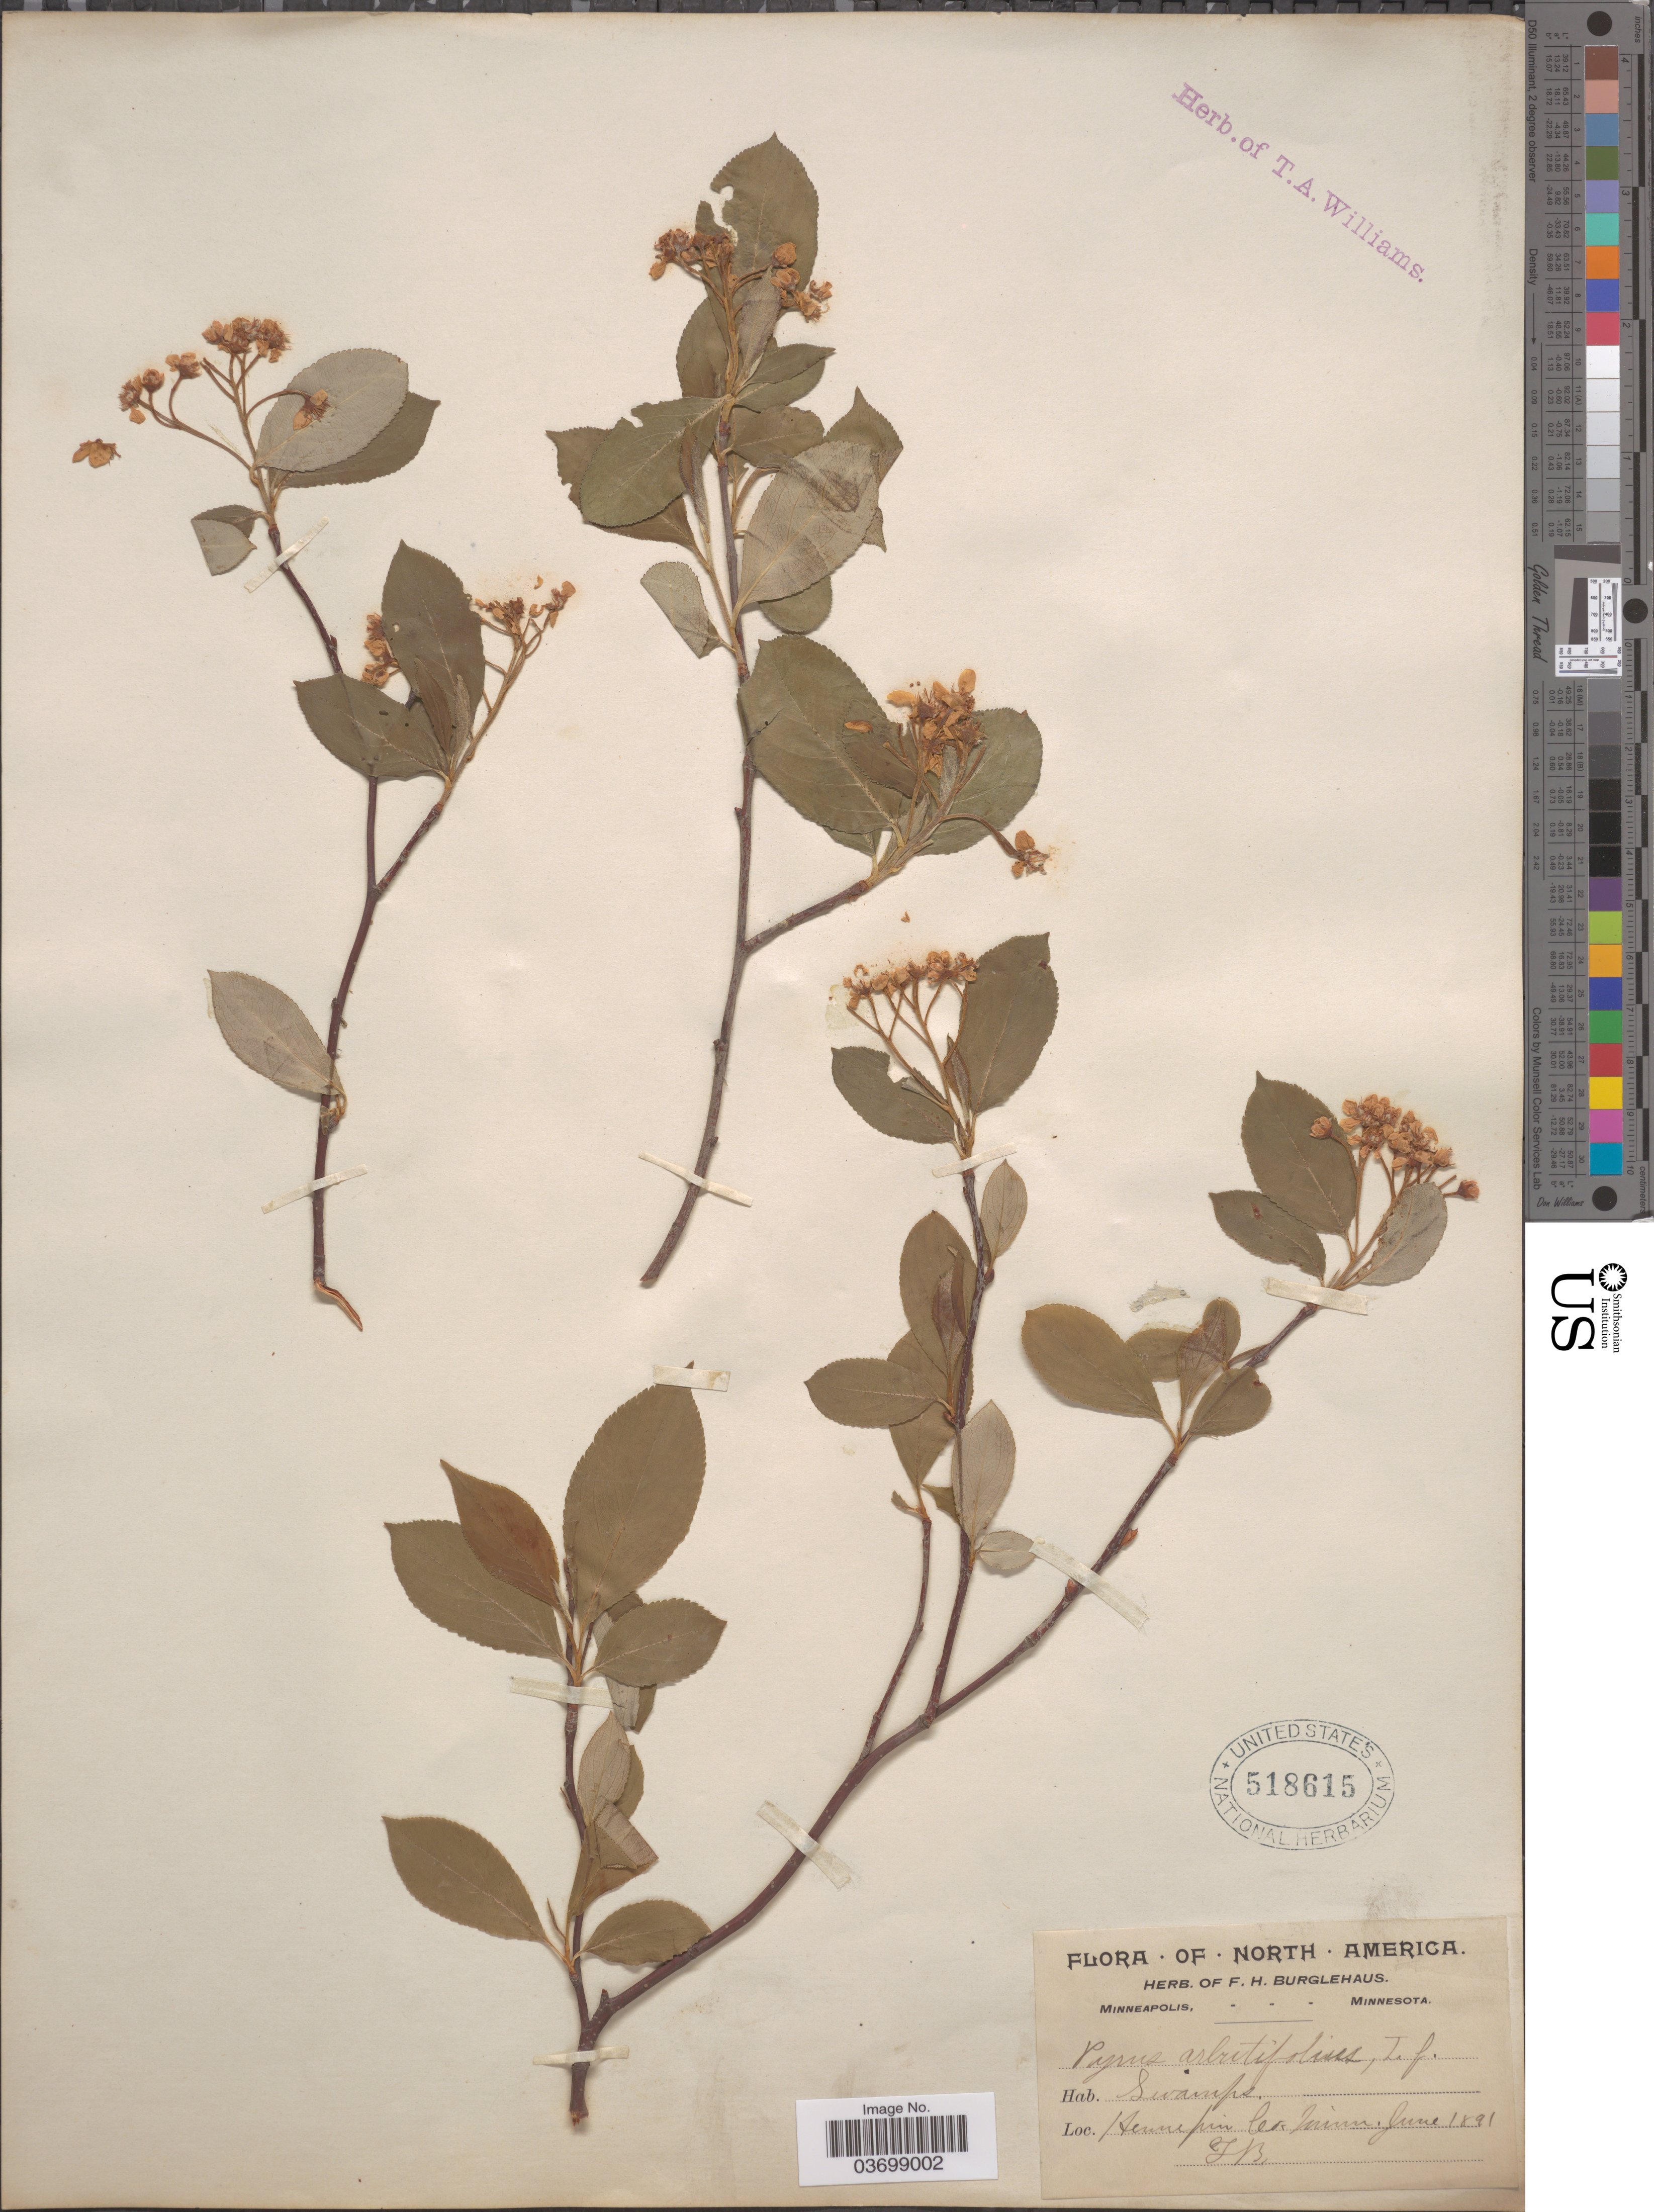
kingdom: Plantae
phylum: Tracheophyta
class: Magnoliopsida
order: Rosales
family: Rosaceae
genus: Aronia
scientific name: Aronia x prunifolia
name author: (Marshall) Rehder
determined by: Strong, M. T., (US), Smithsonian Institution - National Museum of Natural History (UNITED STATES)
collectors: F. Burglehaus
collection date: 1891-06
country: United States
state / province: Minnesota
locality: Hennepin Co.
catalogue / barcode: US 518615